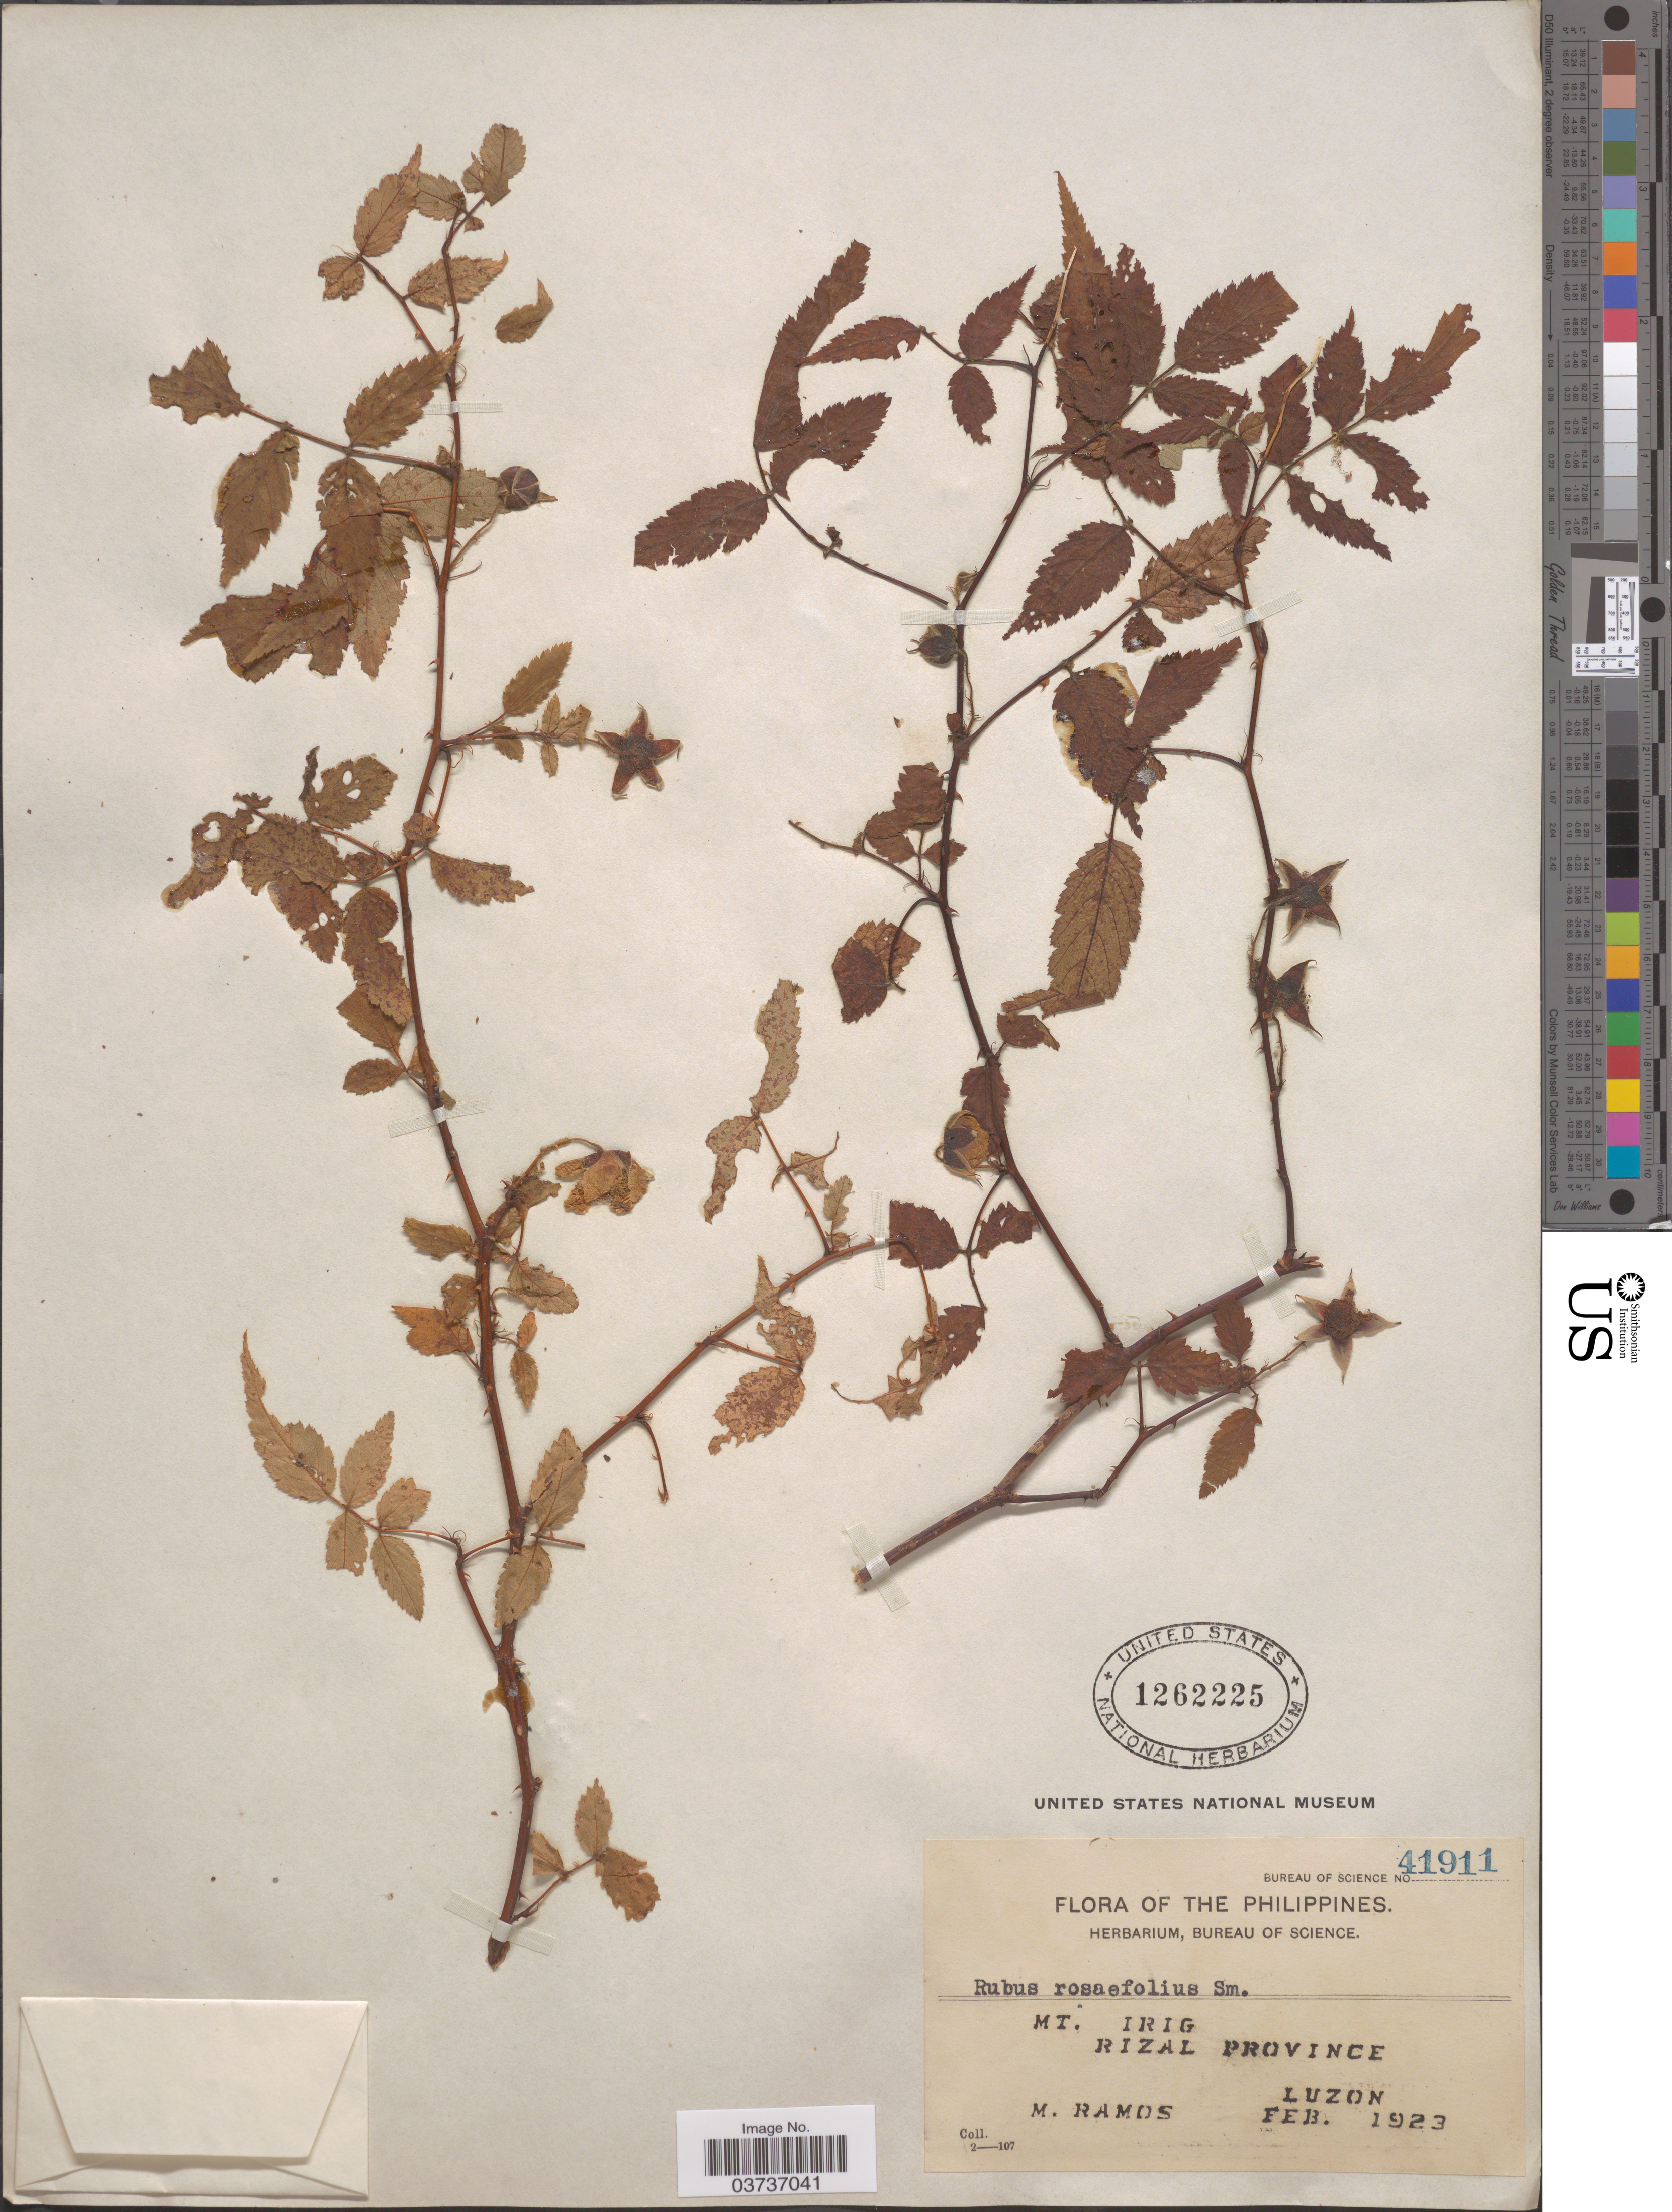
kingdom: Plantae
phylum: Tracheophyta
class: Magnoliopsida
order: Rosales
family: Rosaceae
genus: Rubus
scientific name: Rubus rosaefolius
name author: Sm.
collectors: M. Ramos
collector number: Bureau of Science 41911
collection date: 1923-02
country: Philippines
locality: Mt. Irig. Rizal Province. Luzon.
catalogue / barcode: US 1262225